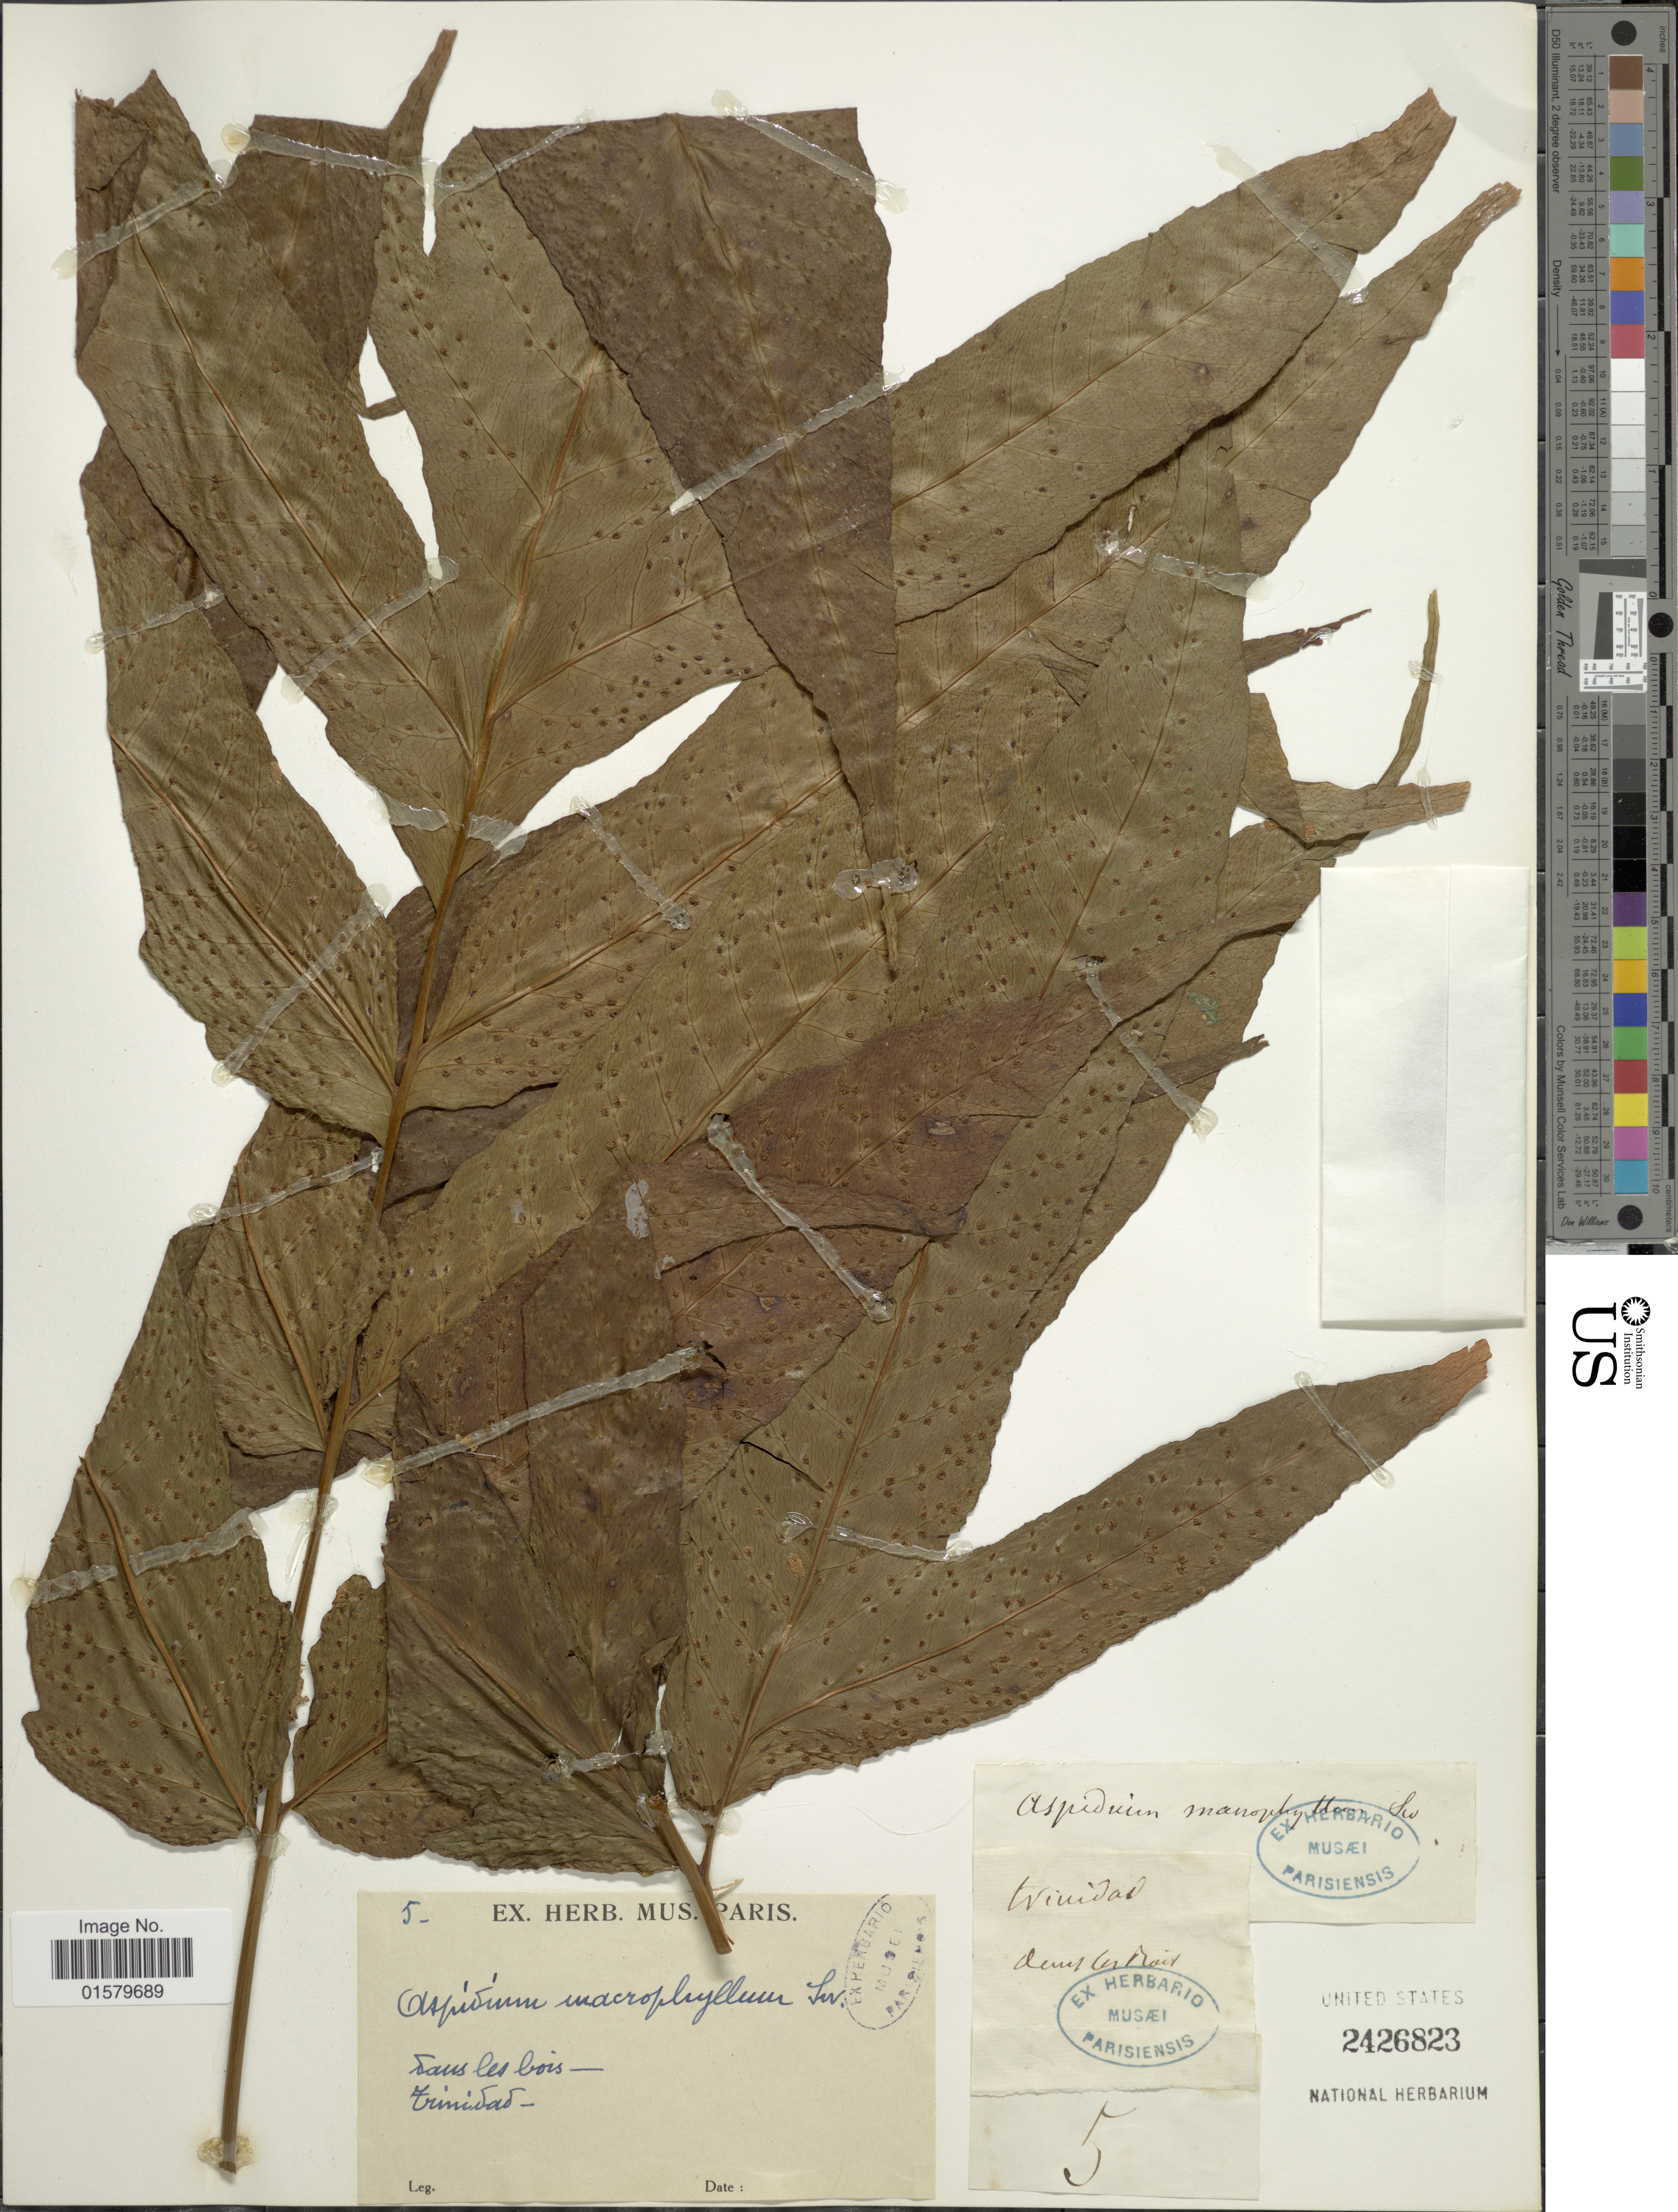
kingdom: Plantae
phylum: Tracheophyta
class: Polypodiopsida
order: Polypodiales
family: Tectariaceae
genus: Tectaria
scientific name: Tectaria incisa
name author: Cav.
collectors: ex herb. Mus. Paris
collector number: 5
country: Trinidad and Tobago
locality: Saus les bois - Trinidad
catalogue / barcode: US 2426823